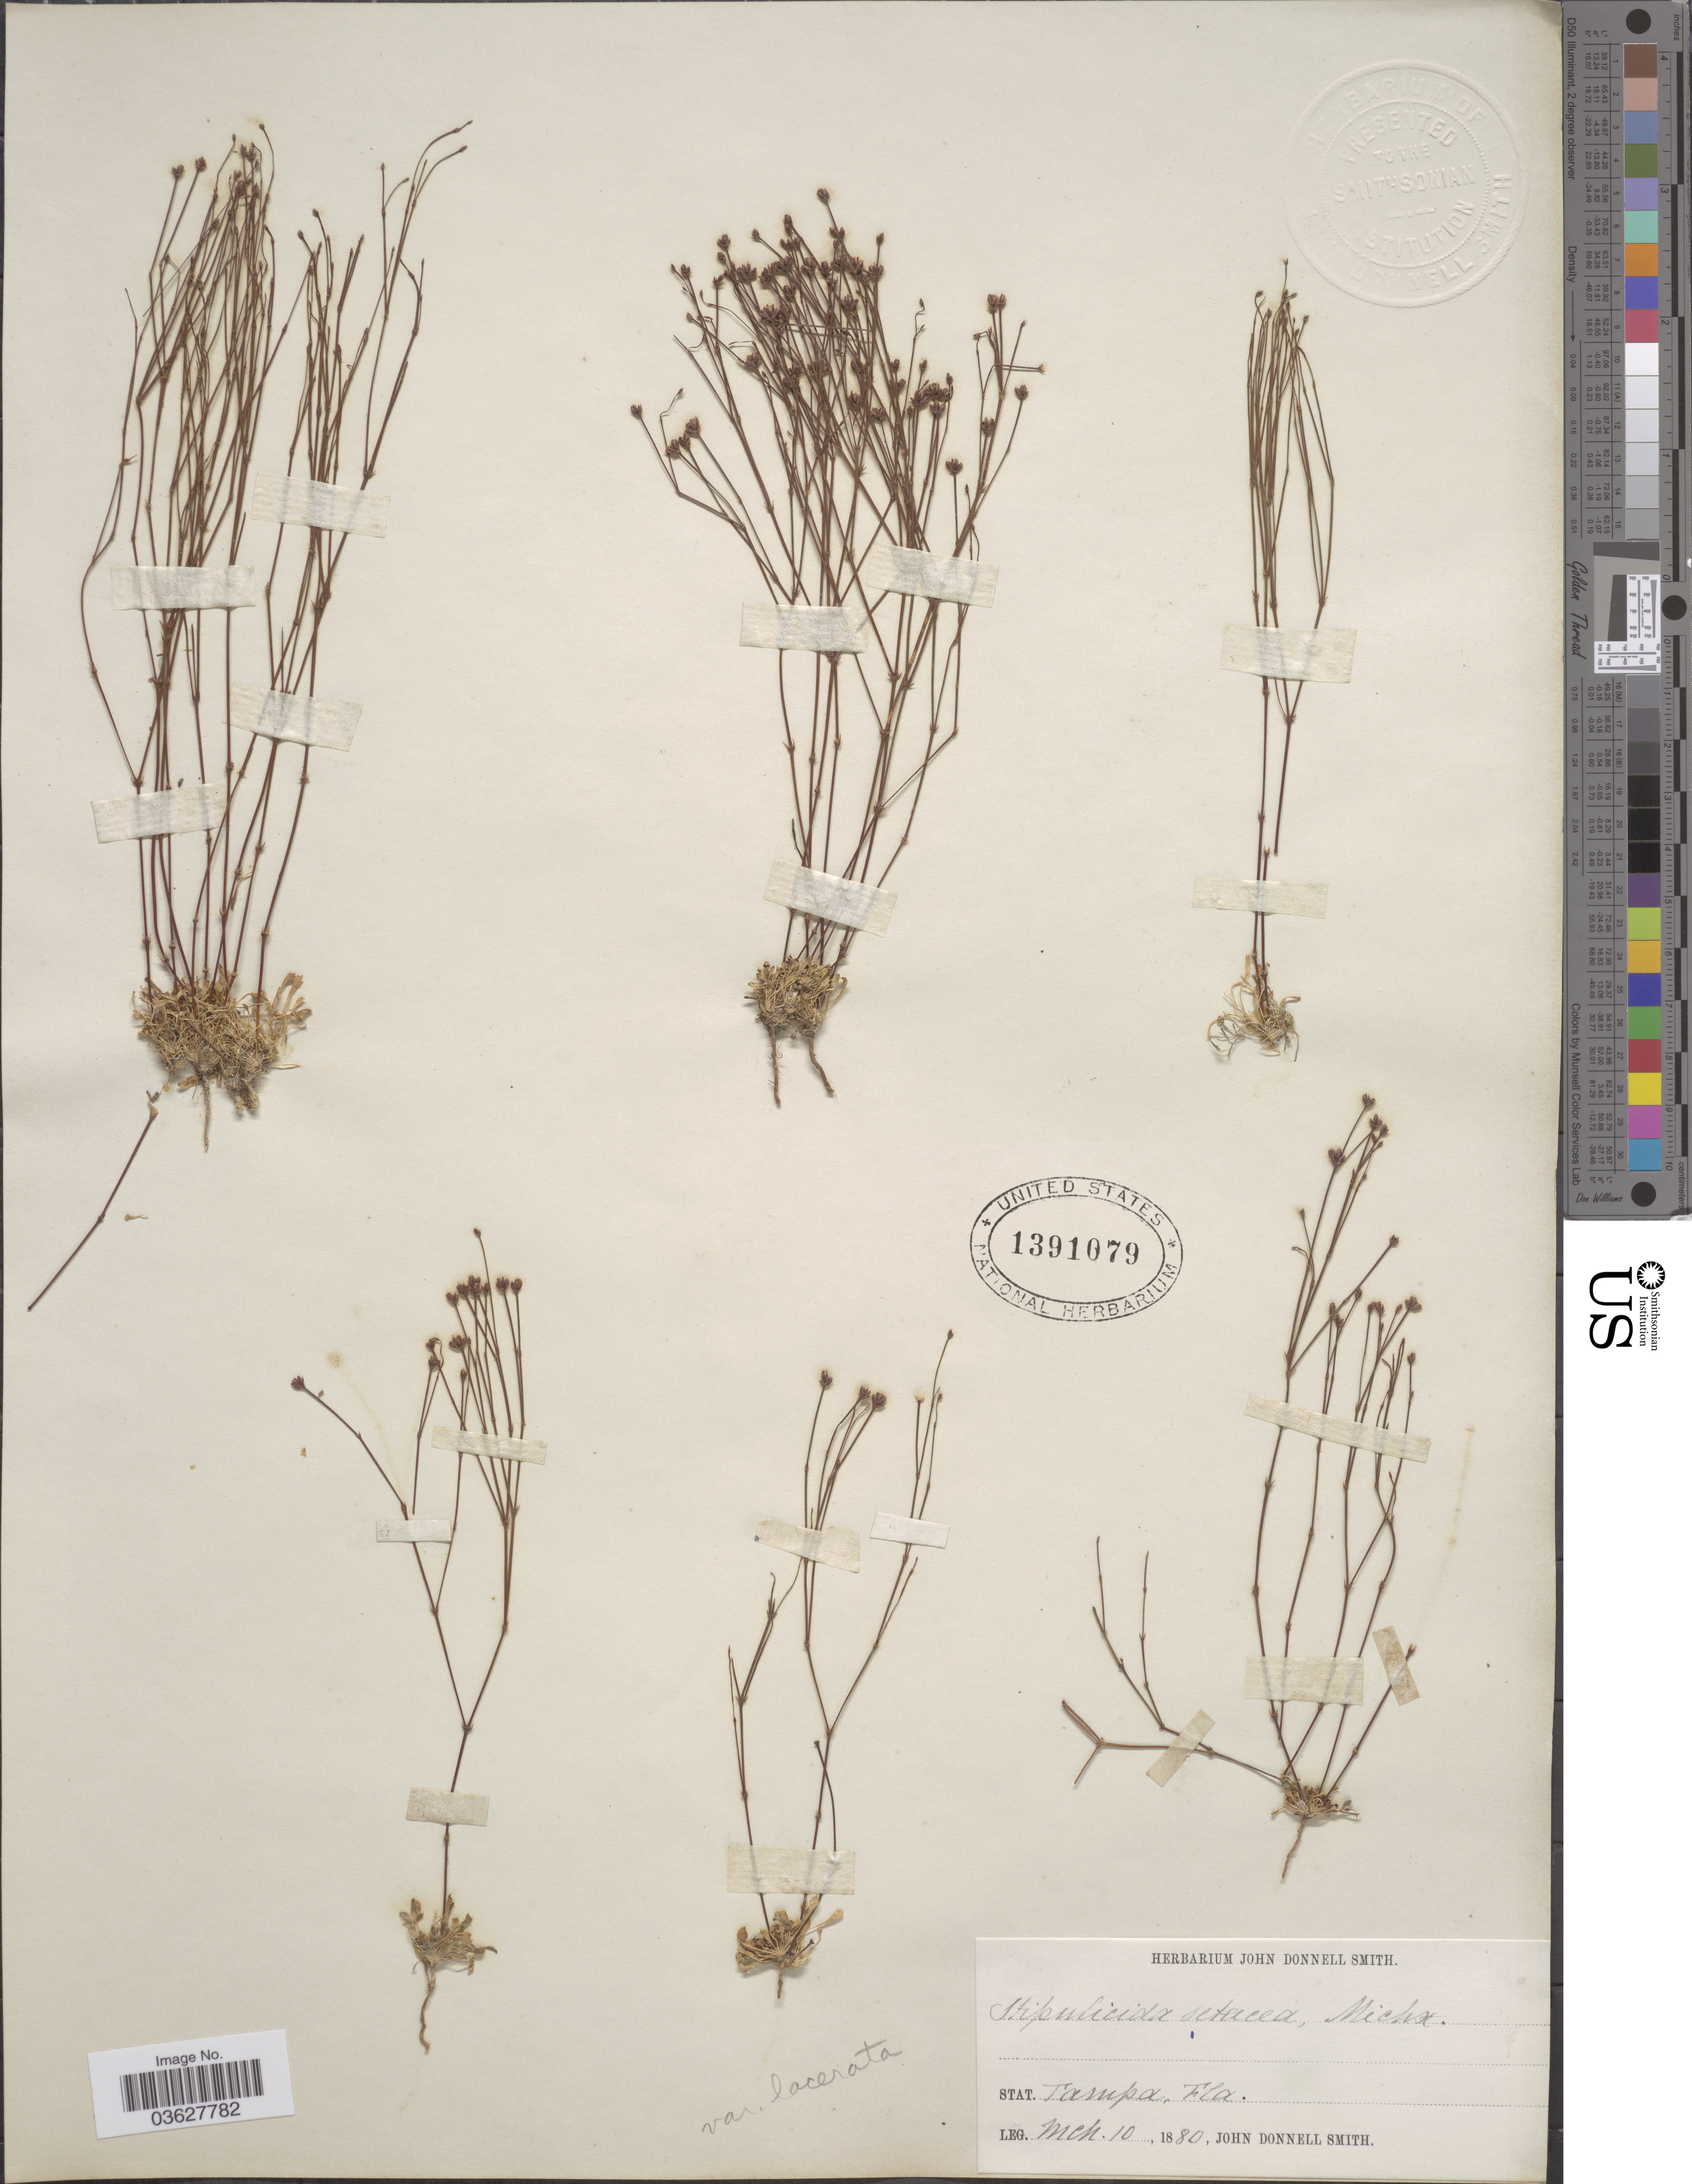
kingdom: Plantae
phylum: Tracheophyta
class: Magnoliopsida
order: Caryophyllales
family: Caryophyllaceae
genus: Stipulicida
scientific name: Stipulicida setacea var. lacerata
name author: C. W. James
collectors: J. Donnell Smith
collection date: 1880-03-10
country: United States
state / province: Florida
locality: Stat. Tampa.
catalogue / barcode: US 1391079